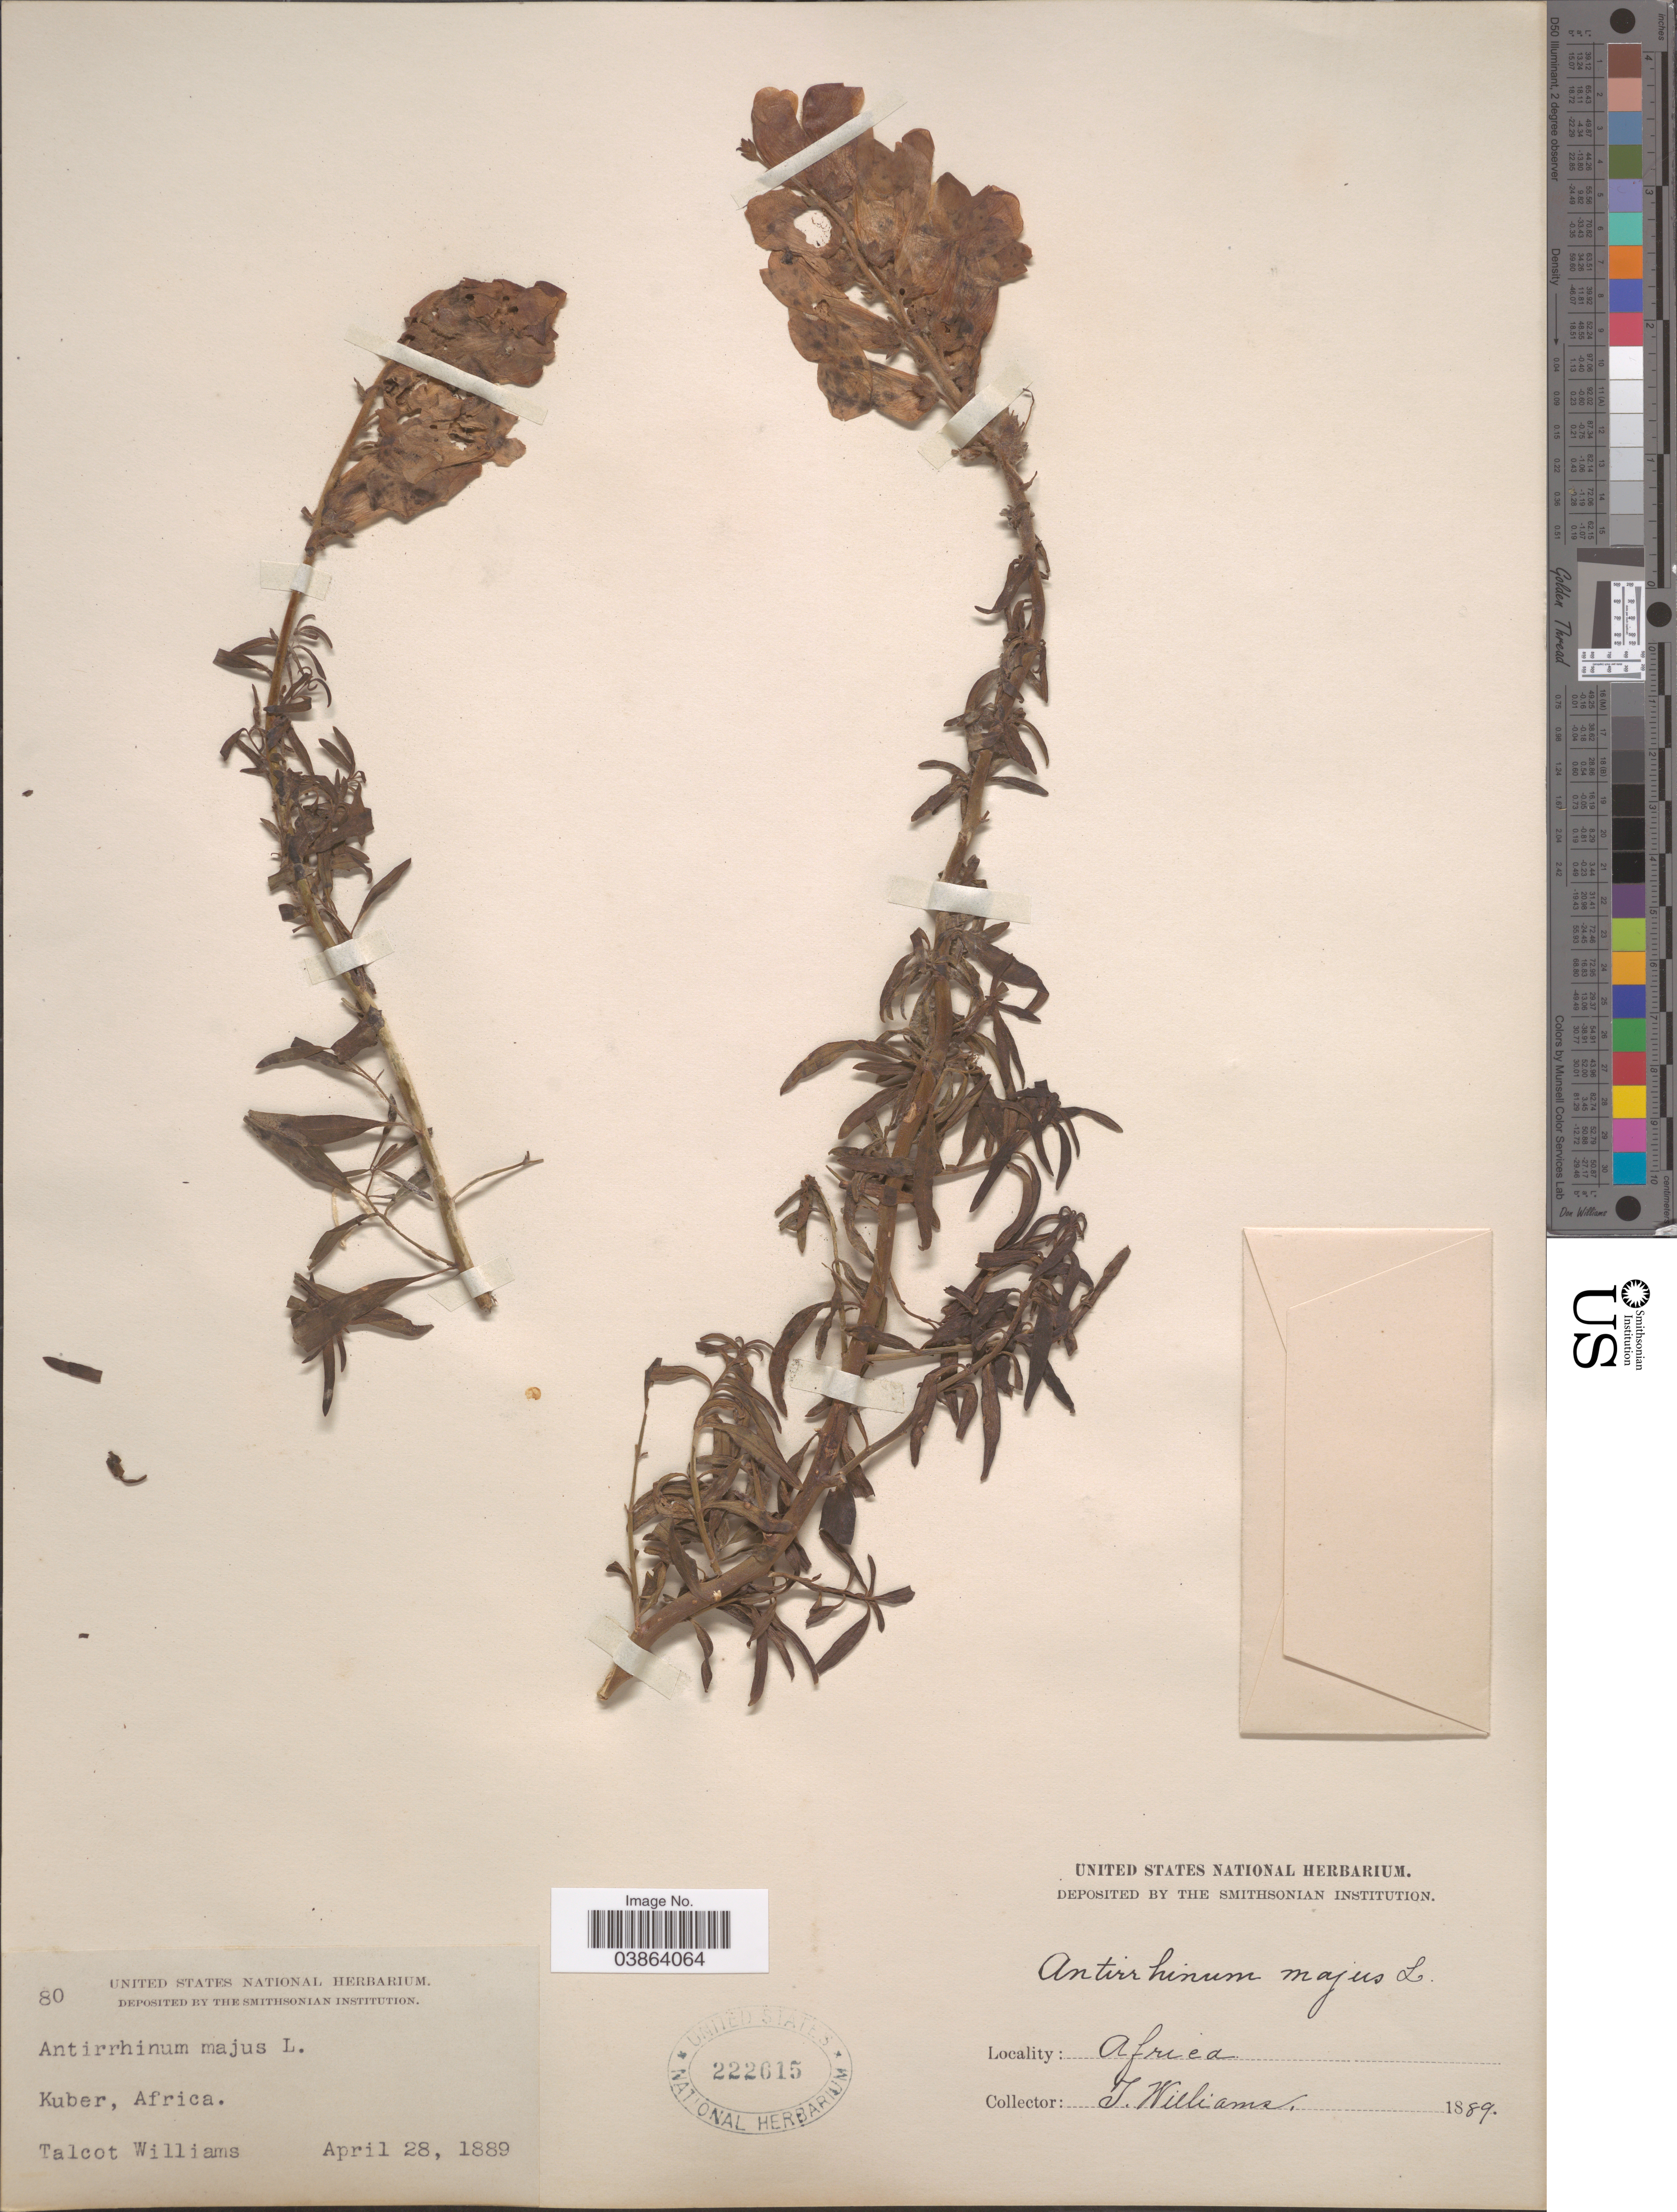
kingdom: Plantae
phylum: Tracheophyta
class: Magnoliopsida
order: Lamiales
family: Plantaginaceae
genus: Antirrhinum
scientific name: Antirrhinum majus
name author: L.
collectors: T. Williams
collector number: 80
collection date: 1889-04-28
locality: Kuber, Africa.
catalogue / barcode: US 222615